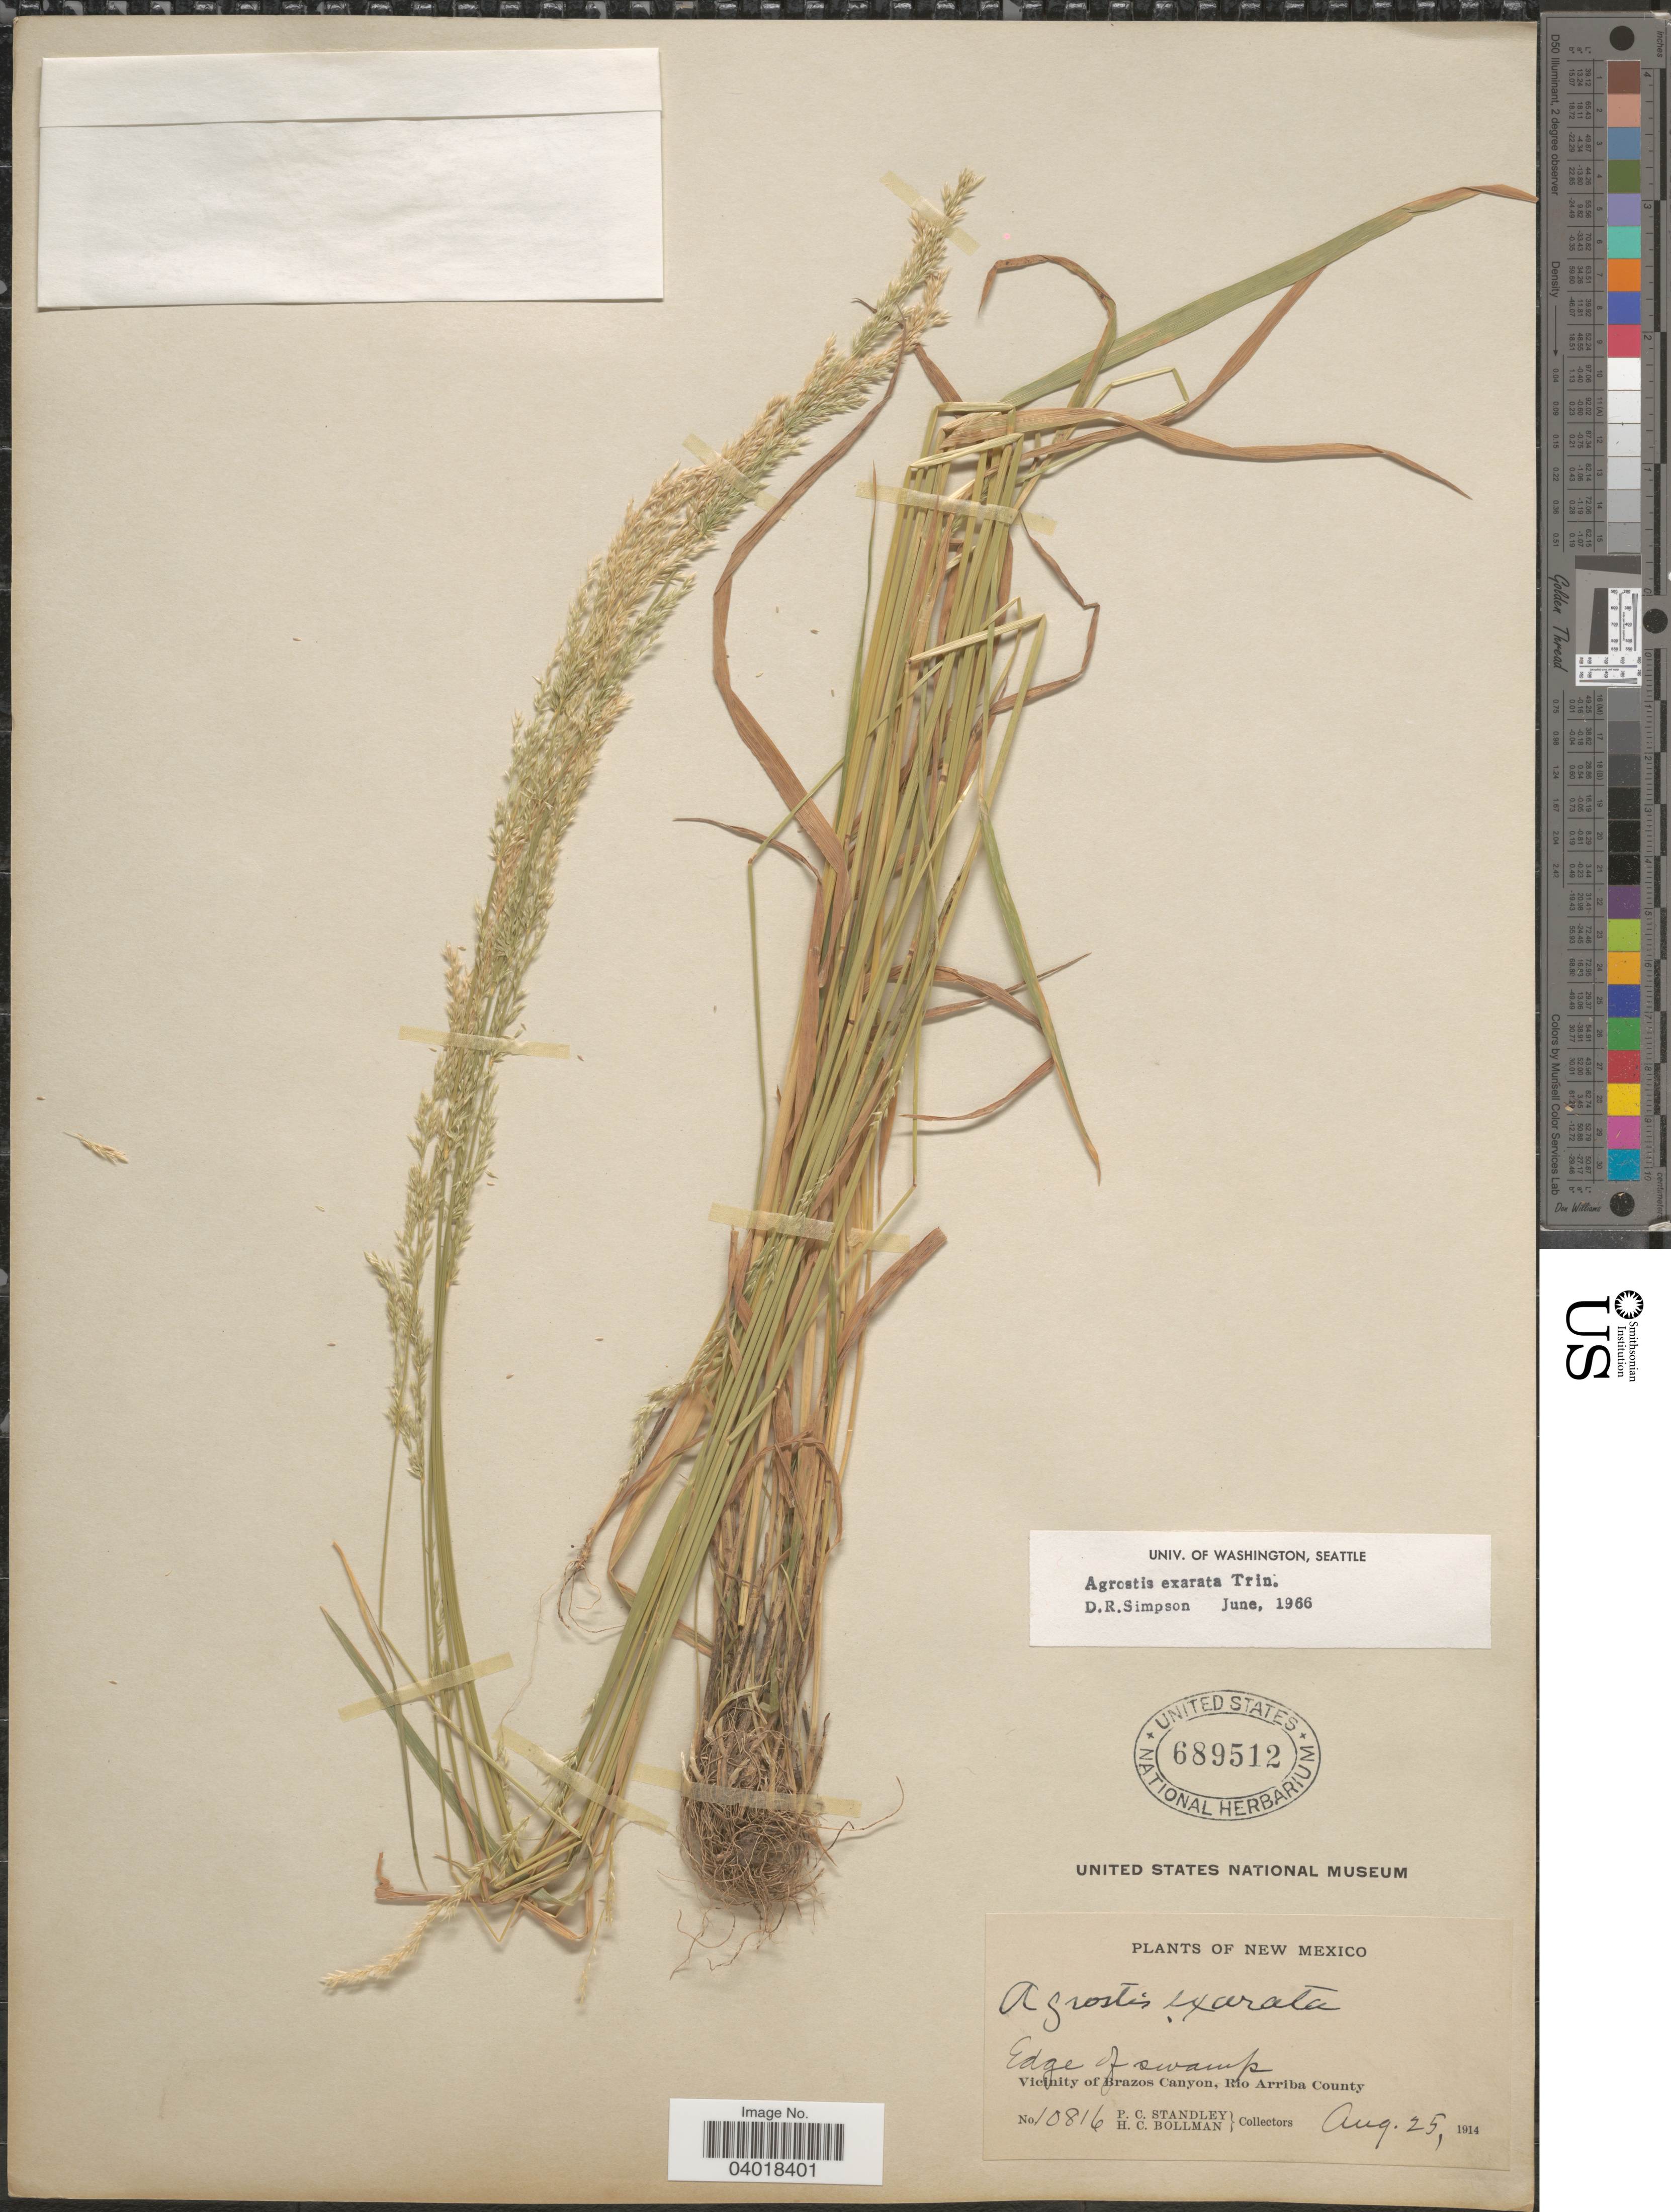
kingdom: Plantae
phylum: Tracheophyta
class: Liliopsida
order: Poales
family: Poaceae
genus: Agrostis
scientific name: Agrostis exarata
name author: Trin.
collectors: P. C. Standley & H. C. Bollman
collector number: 10816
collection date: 1914-08-25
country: United States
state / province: New Mexico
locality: Vicinity of Brazos Canyon, Rio Arriba County.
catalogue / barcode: US 689512